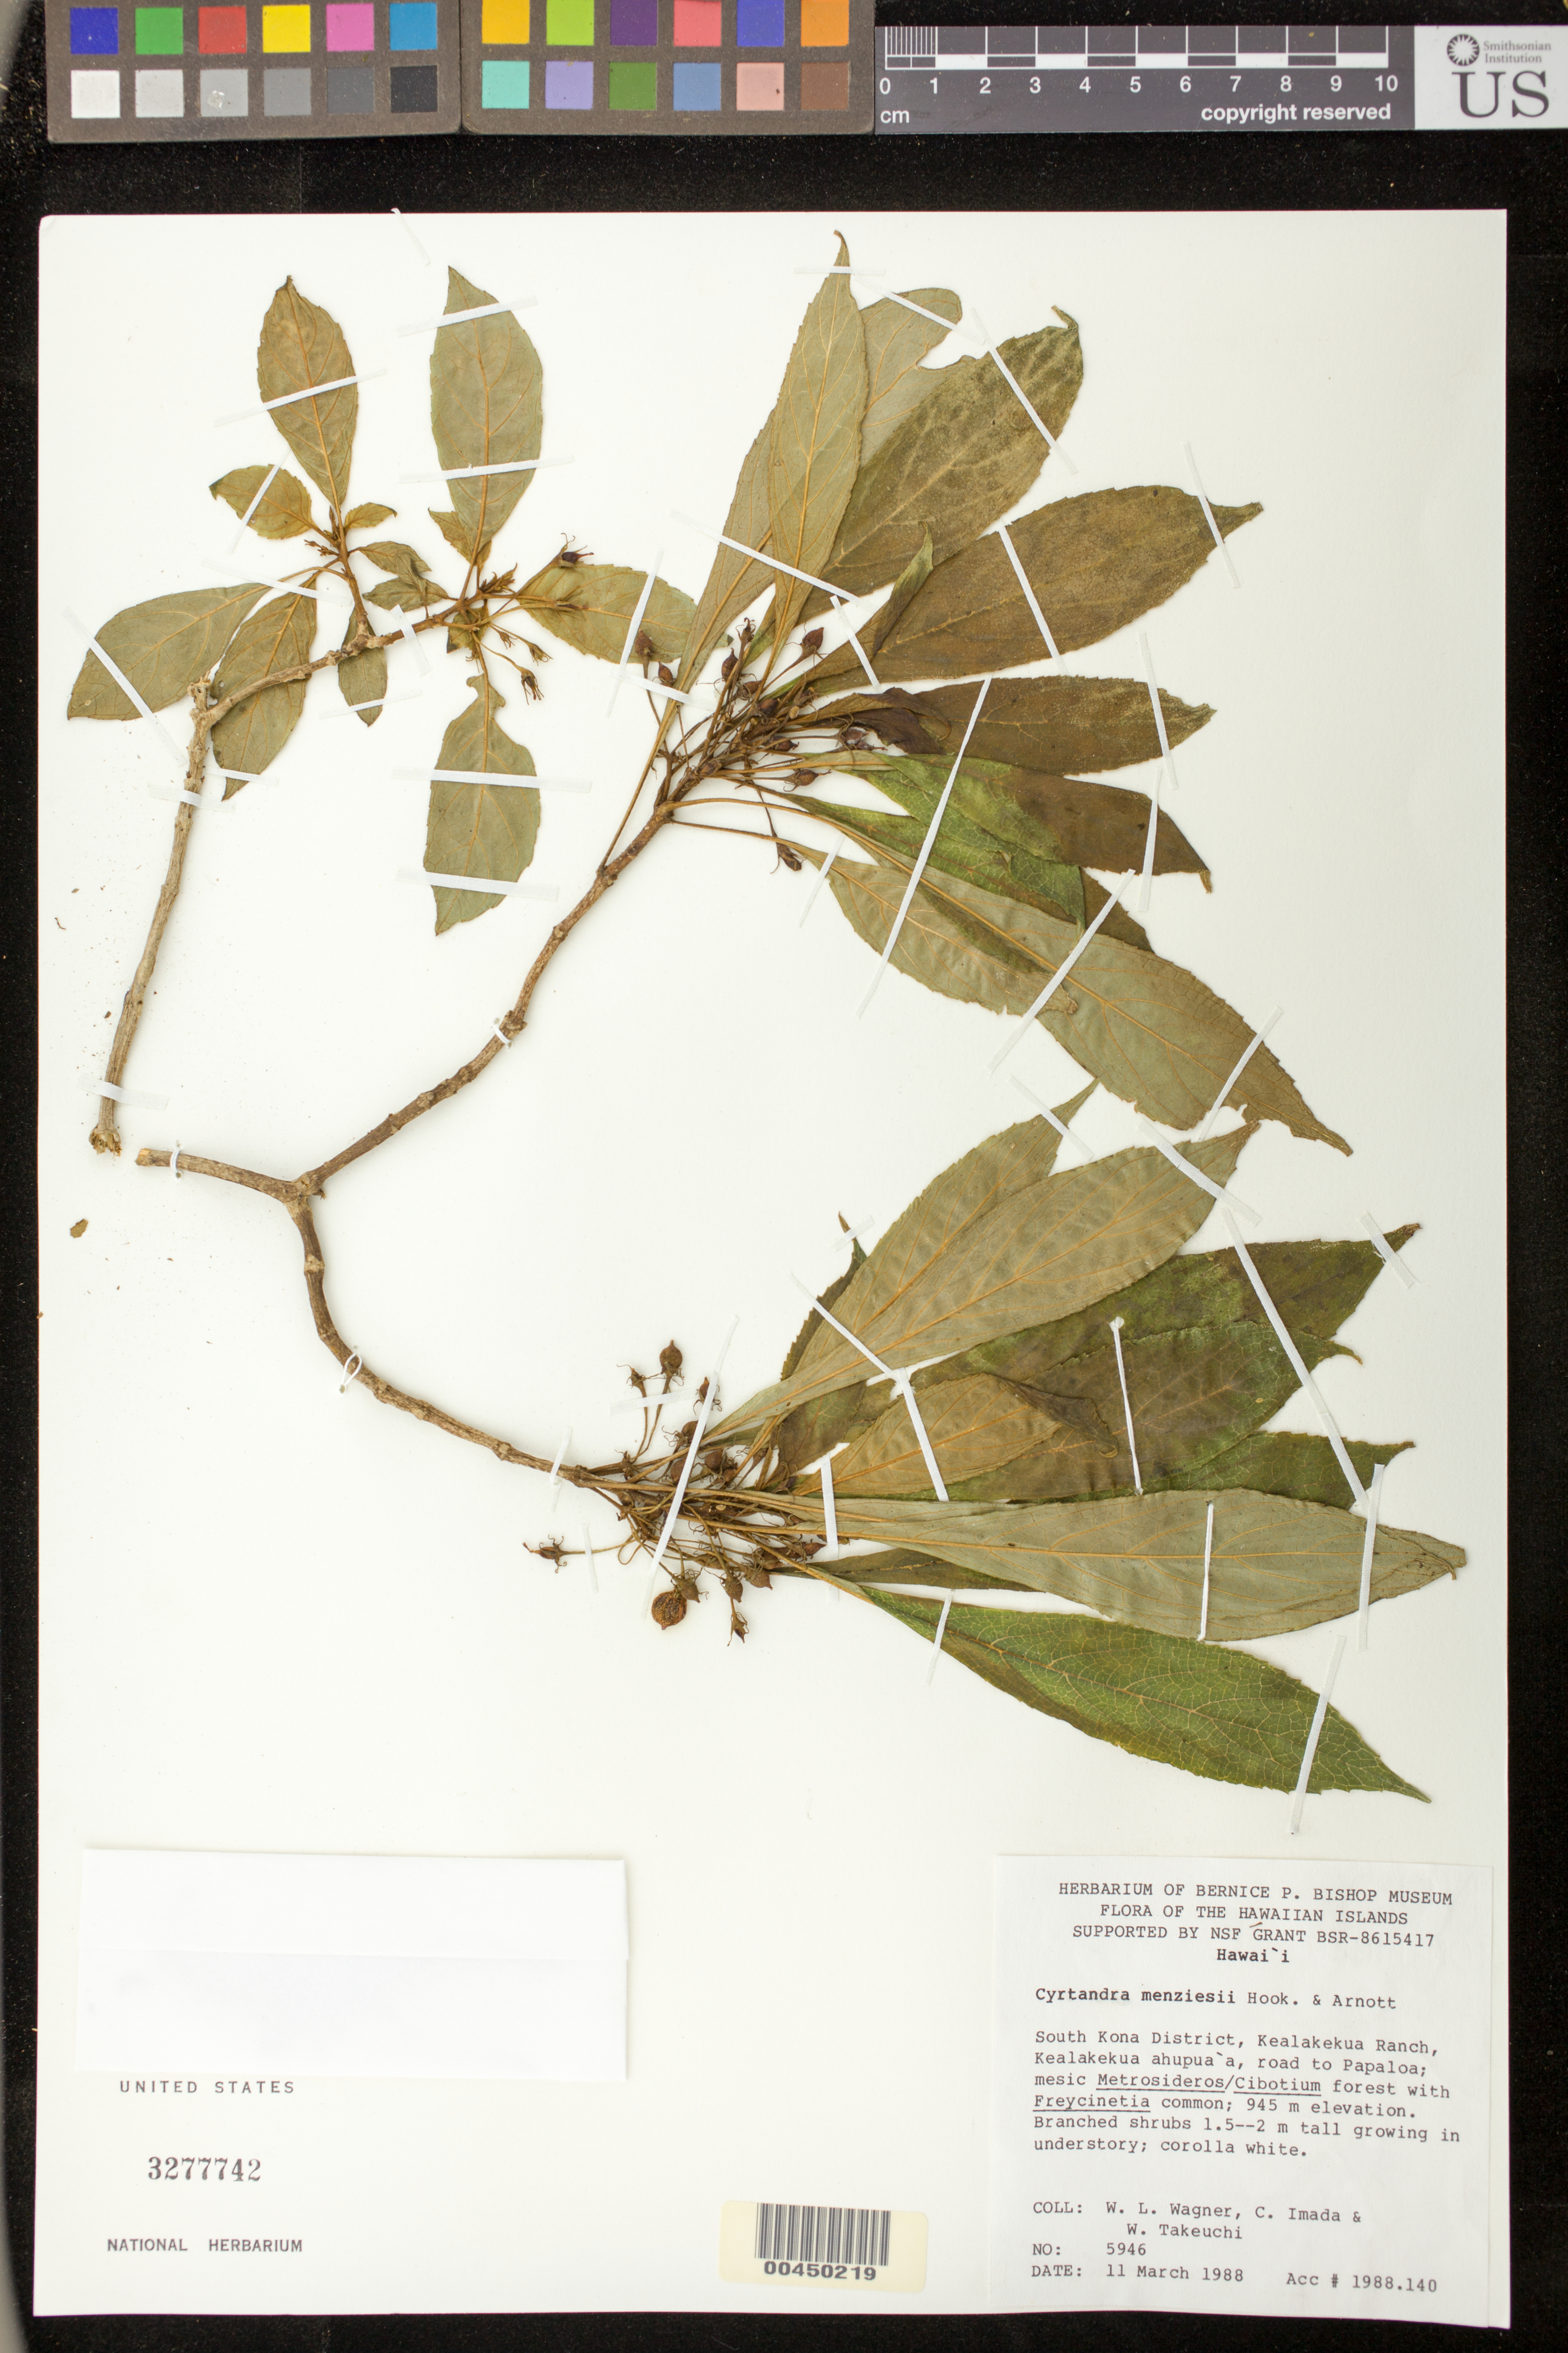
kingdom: Plantae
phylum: Tracheophyta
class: Magnoliopsida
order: Lamiales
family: Gesneriaceae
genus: Cyrtandra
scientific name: Cyrtandra menziesii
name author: Hook. & Arn.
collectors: W. L. Wagner, C. Imada & W. N. Takeuchi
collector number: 5946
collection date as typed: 11 Mar 1988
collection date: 1988-03-11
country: United States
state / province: Hawaii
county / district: Hawaii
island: Hawaii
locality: South Kona Dist., Kealakekua ranch, Kealakekua Ahupua road to Papaloa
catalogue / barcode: US 3277742